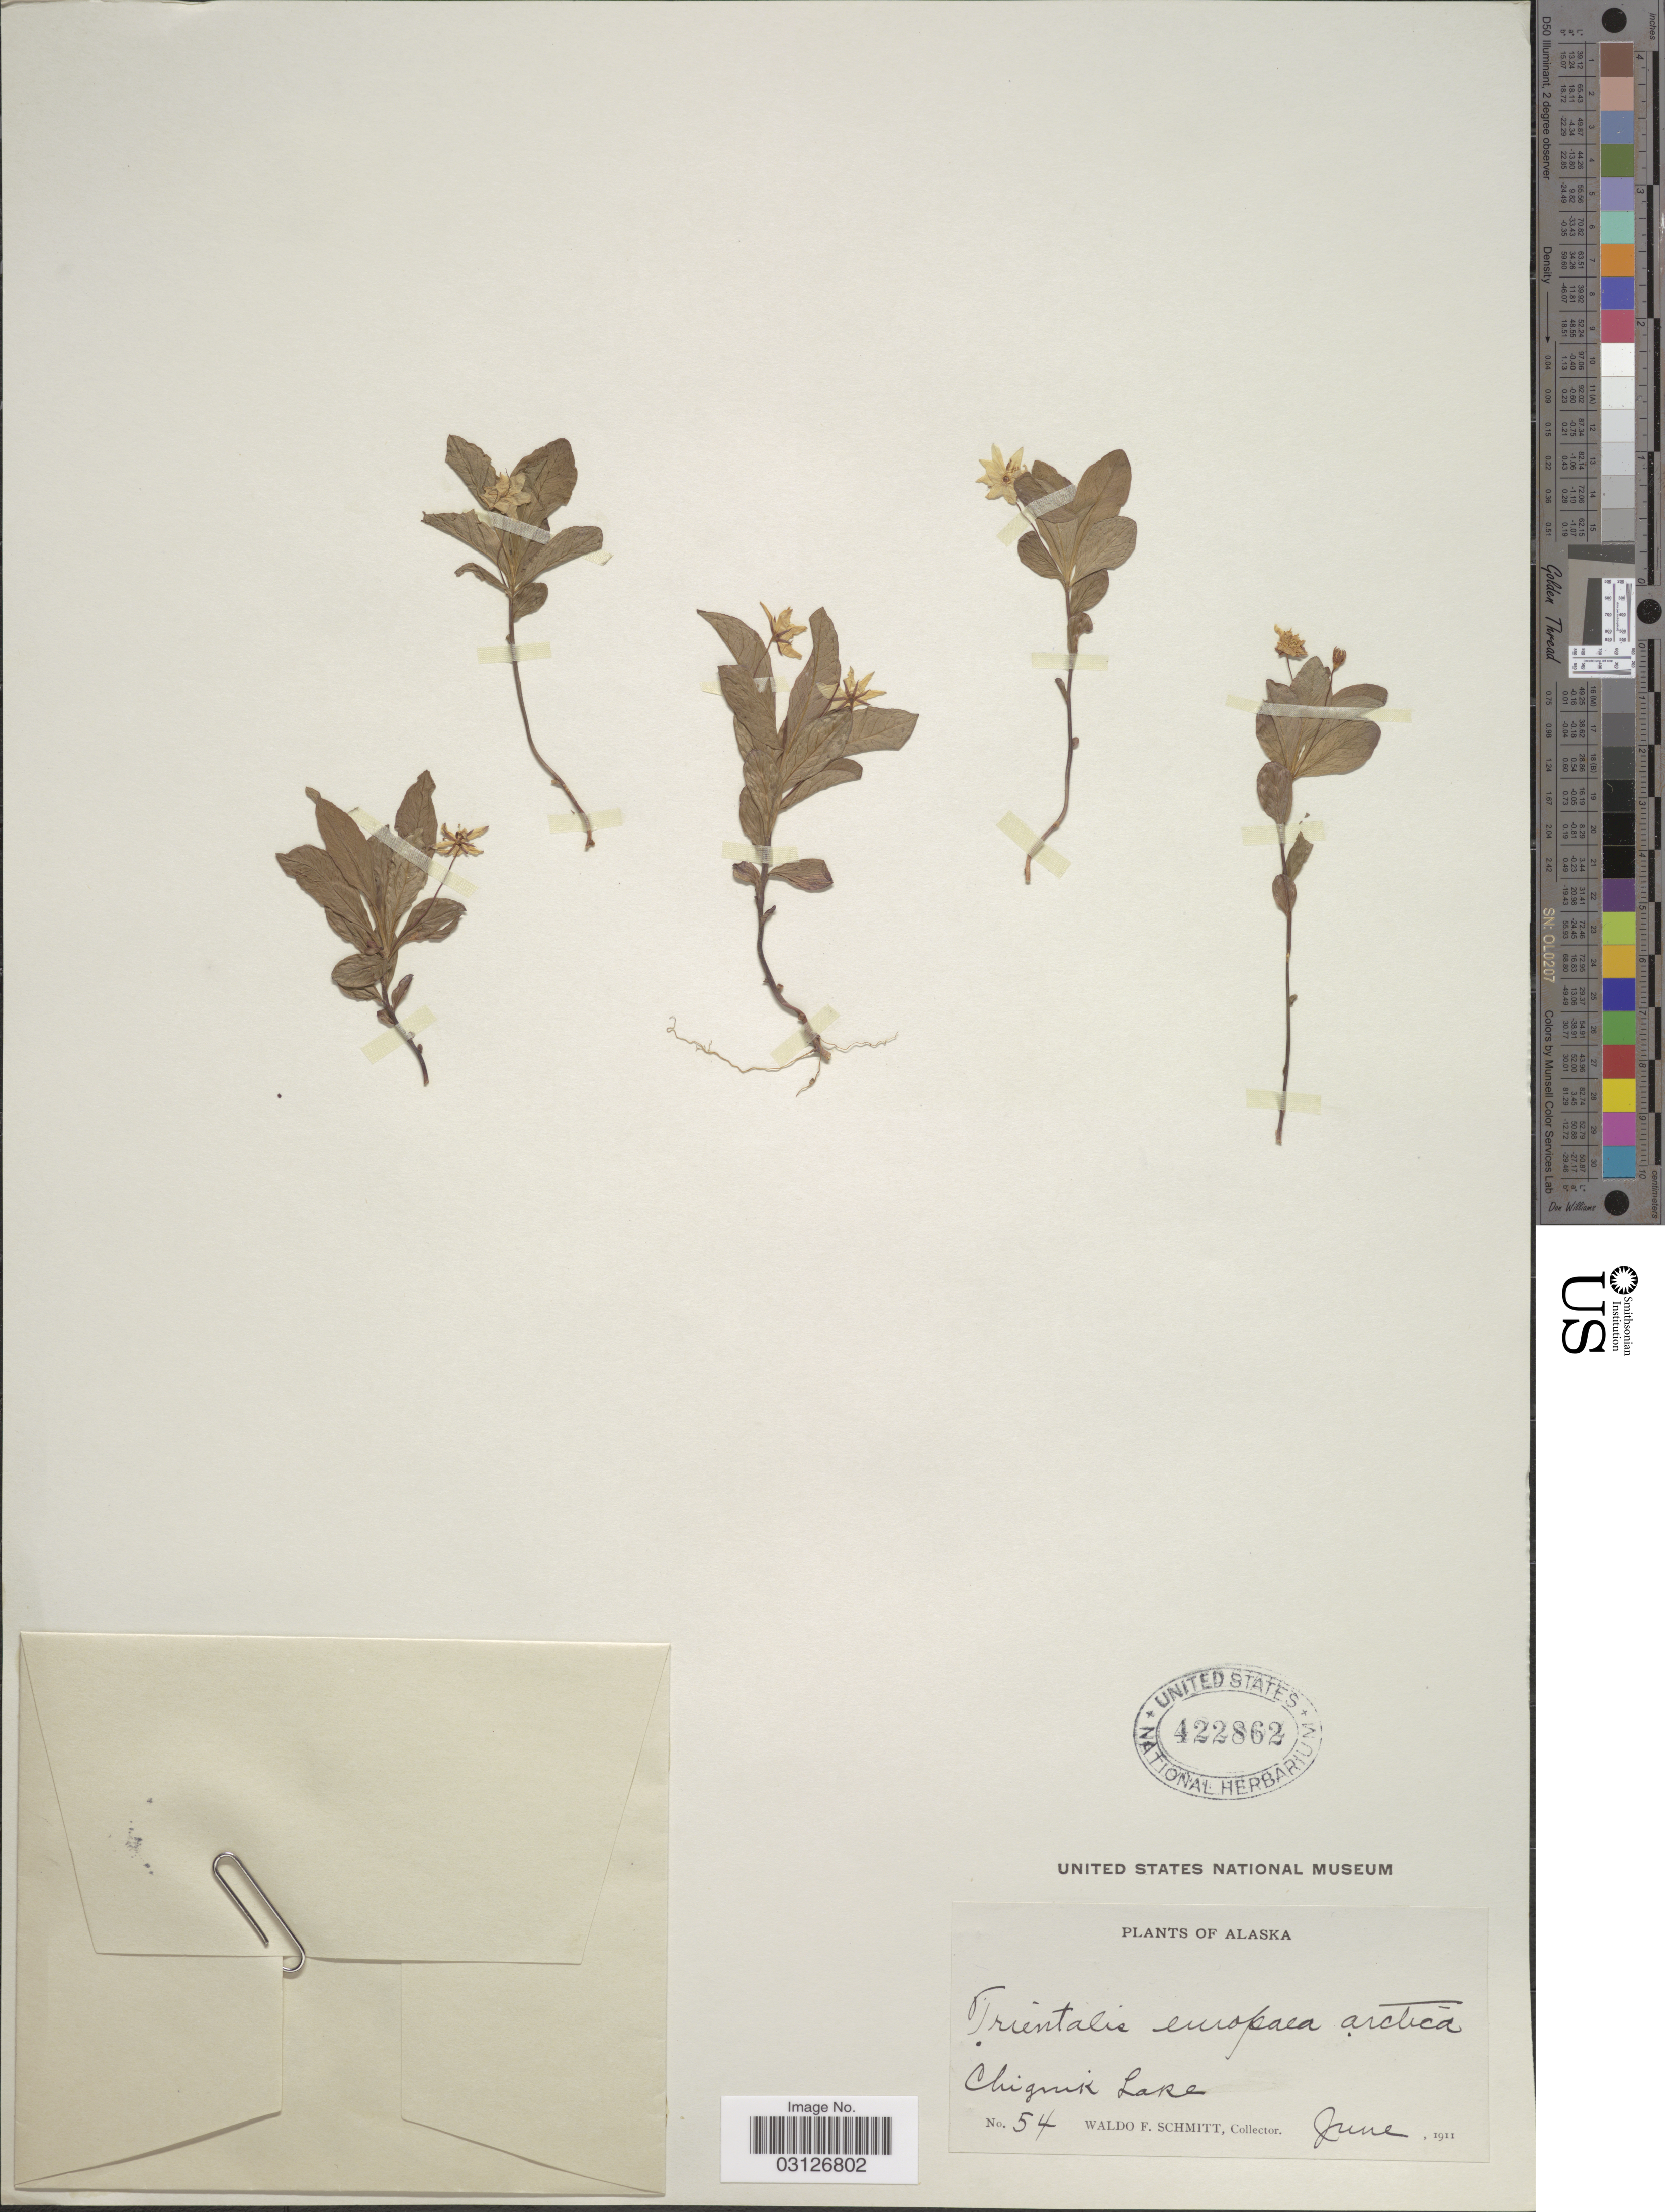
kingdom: Plantae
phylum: Tracheophyta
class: Magnoliopsida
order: Ericales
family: Primulaceae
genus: Trientalis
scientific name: Trientalis europaea subsp. arctica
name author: (Fisch. ex Hook.) Hultén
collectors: W. F. Schmitt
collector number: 54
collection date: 1911-06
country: United States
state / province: Alaska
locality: Chignik Lake.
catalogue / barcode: US 422862